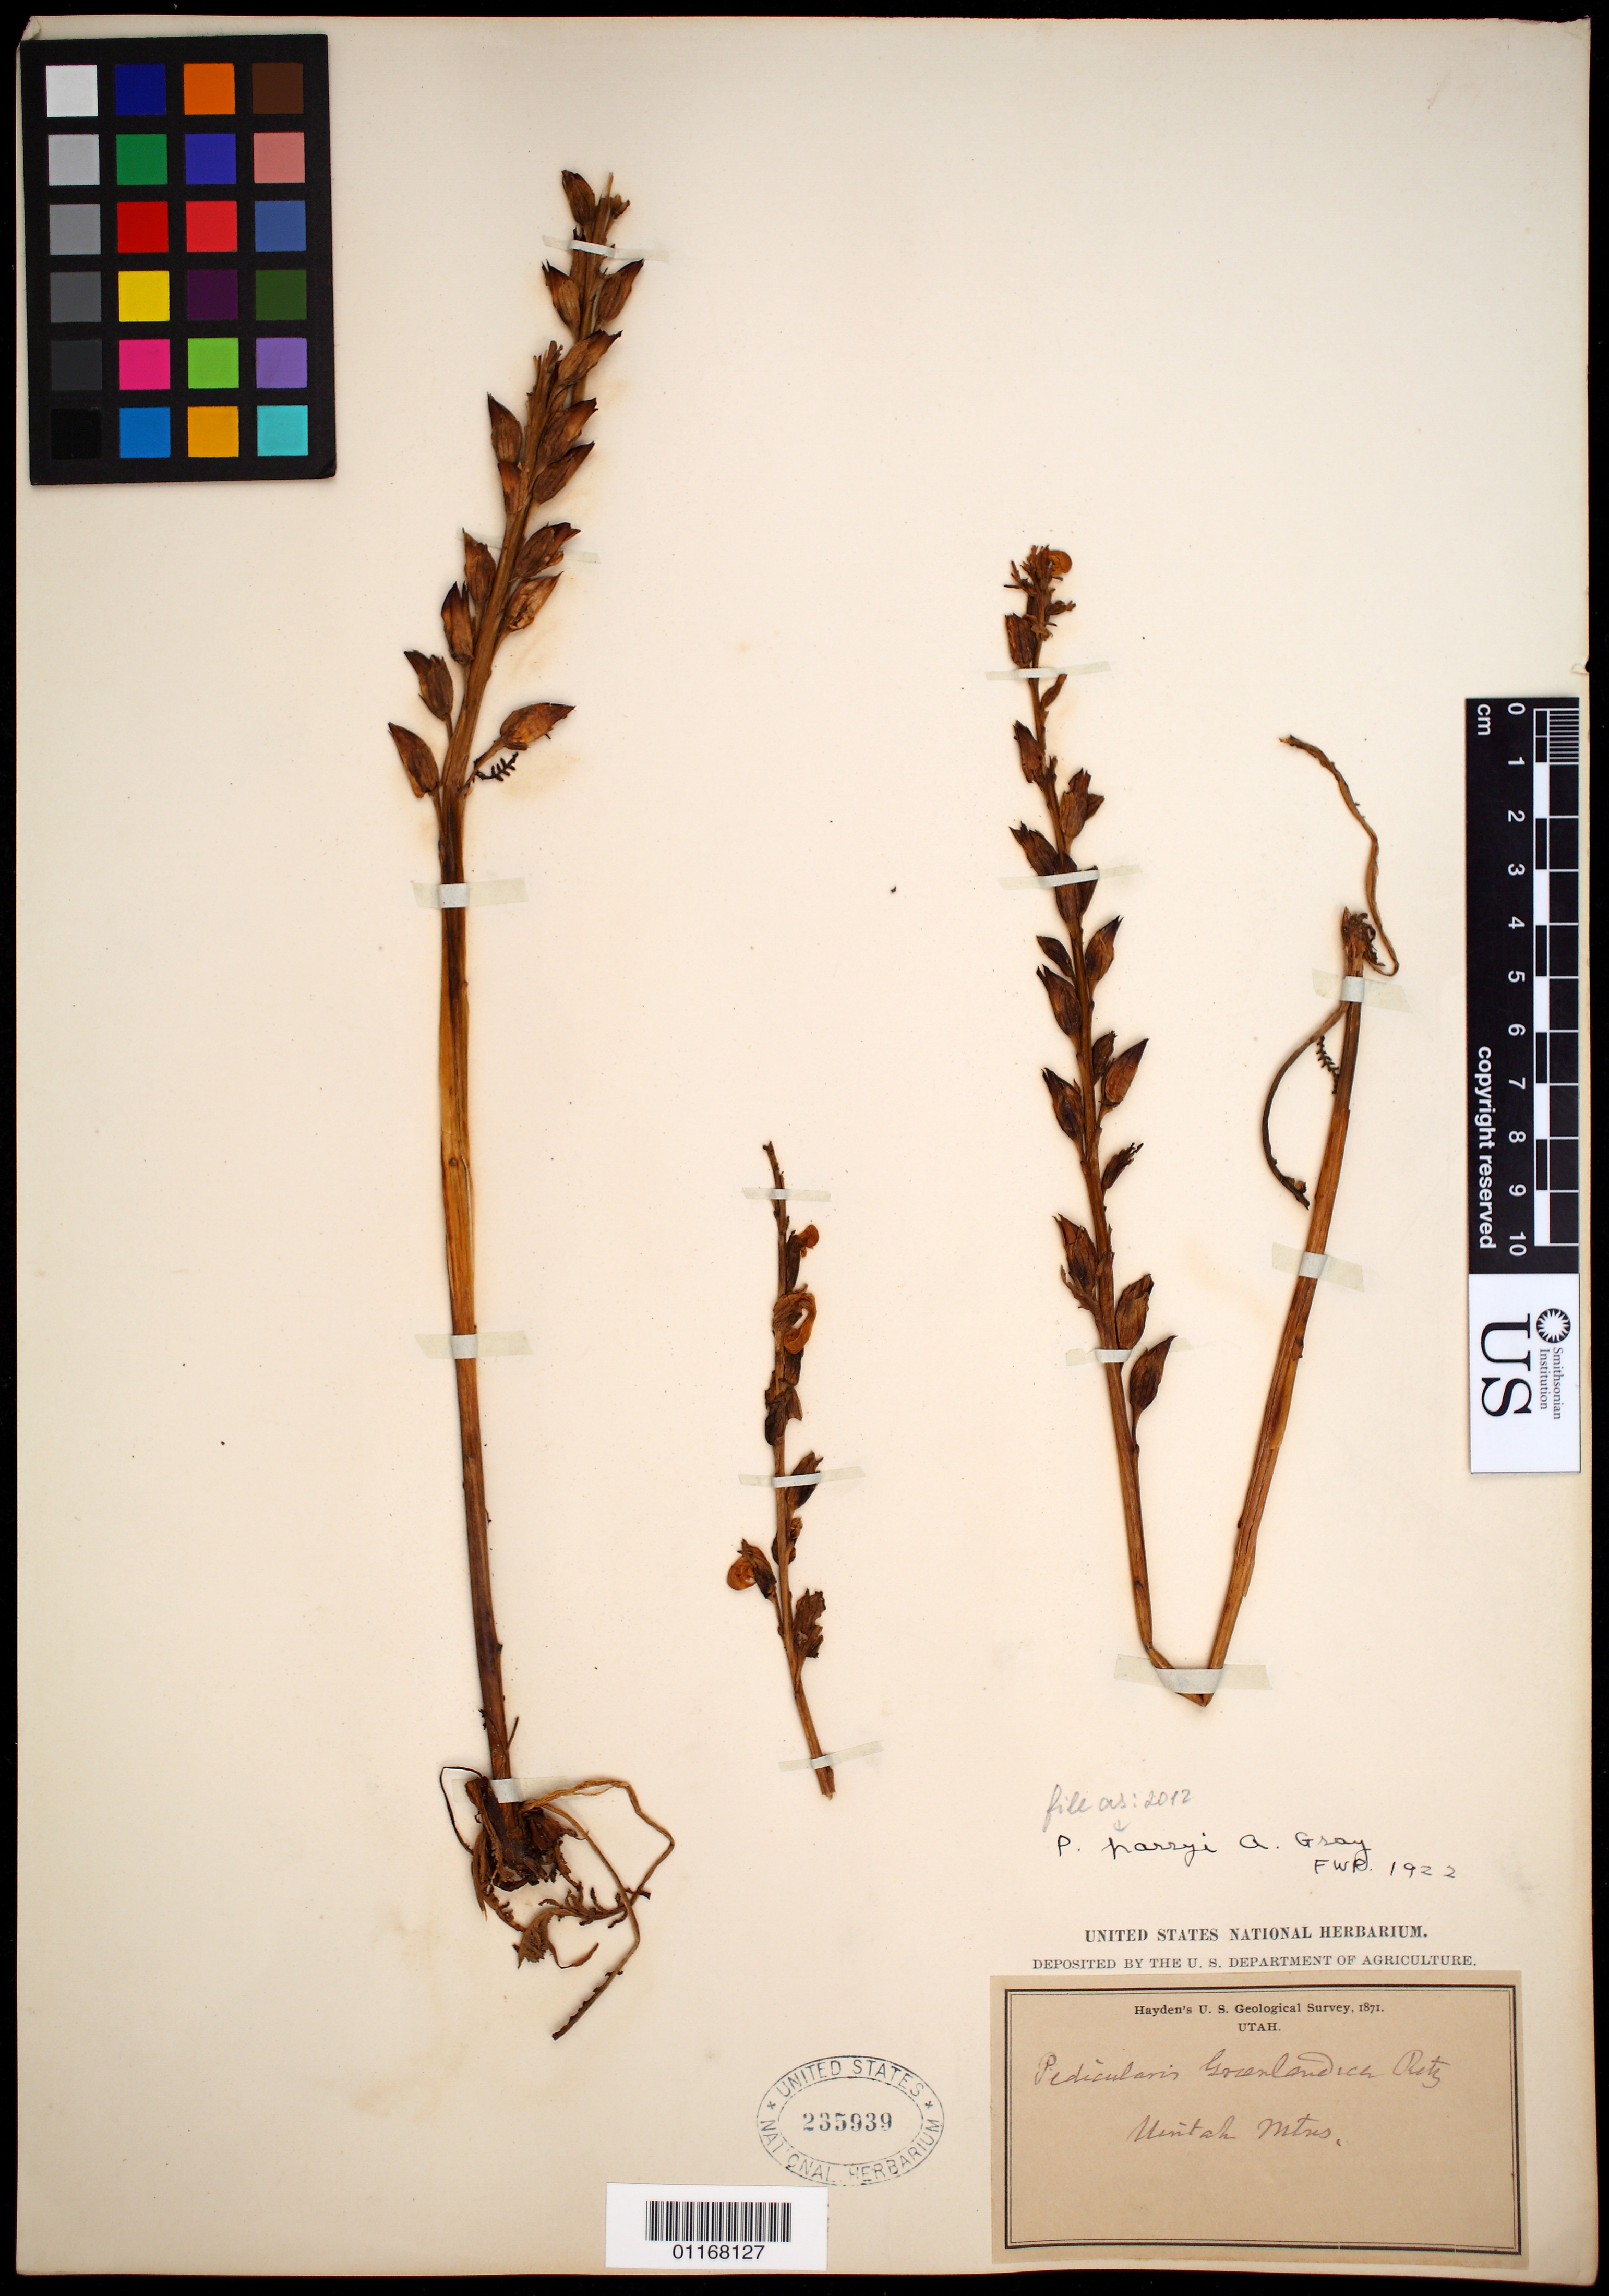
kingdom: Plantae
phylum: Tracheophyta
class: Magnoliopsida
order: Lamiales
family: Orobanchaceae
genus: Pedicularis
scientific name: Pedicularis parryi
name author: A. Gray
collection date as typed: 1871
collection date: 1871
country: United States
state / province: Utah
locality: Uinta Mountains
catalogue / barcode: US 235939